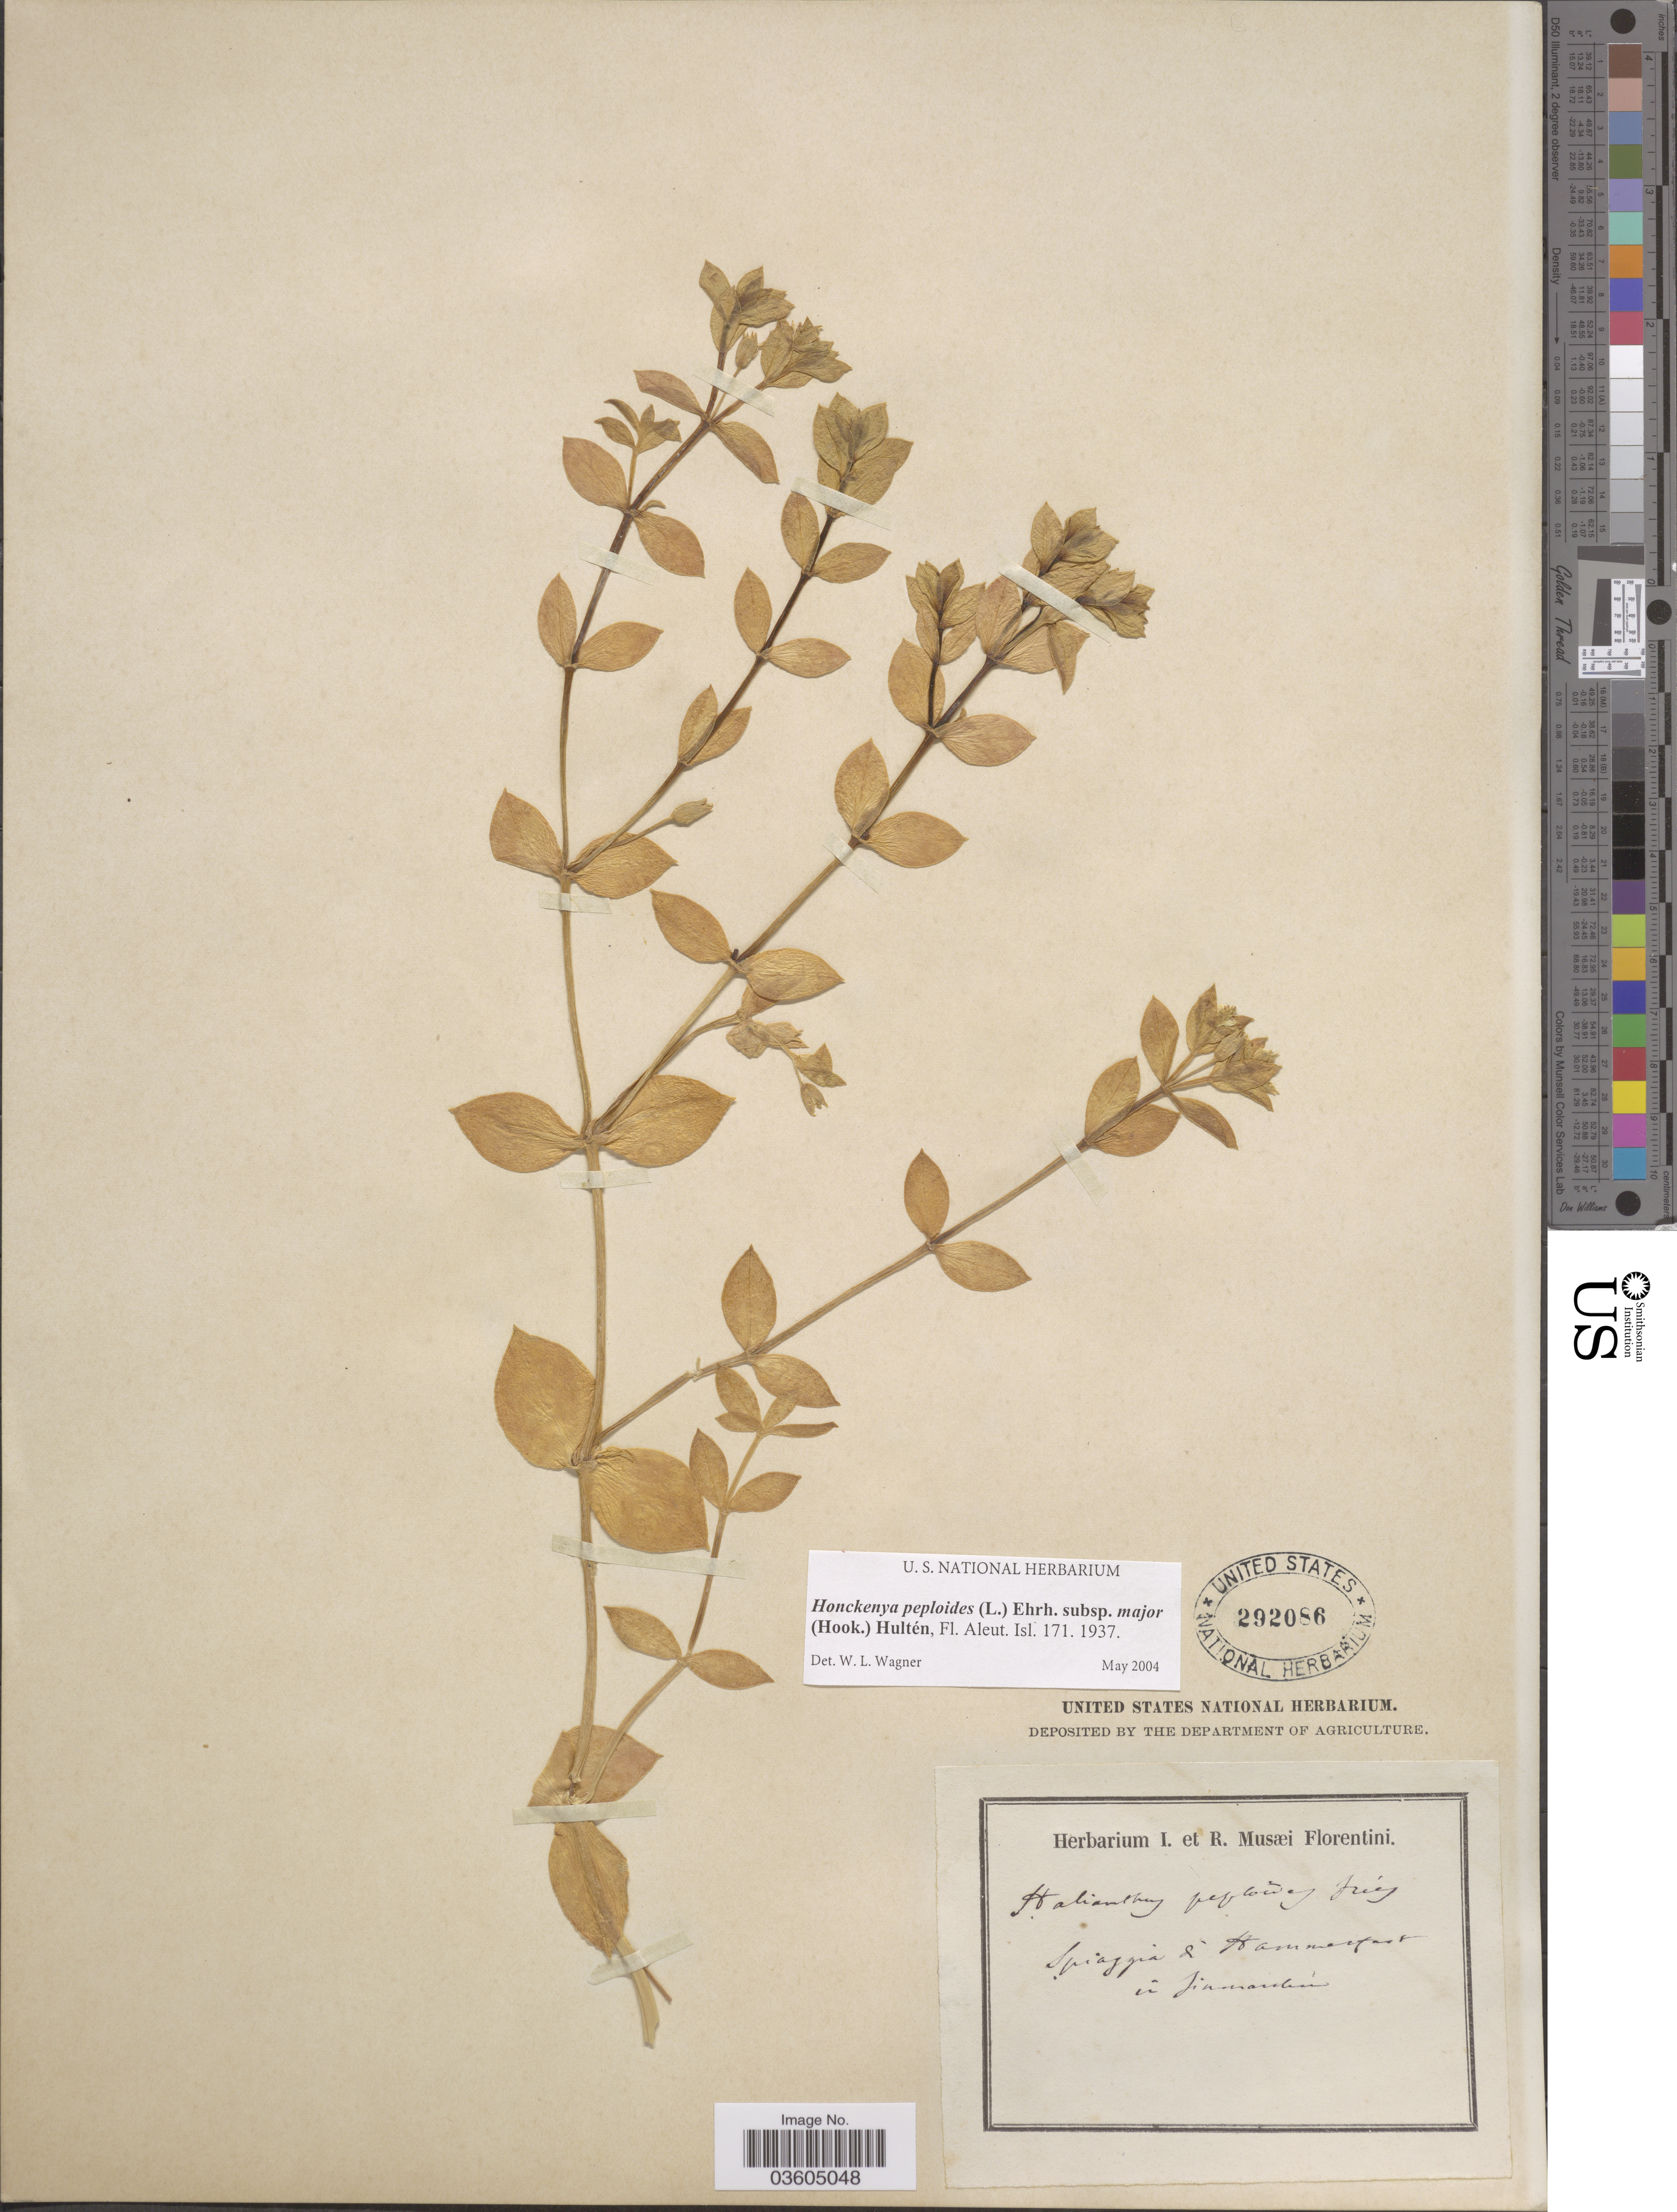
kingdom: Plantae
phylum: Tracheophyta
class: Magnoliopsida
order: Caryophyllales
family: Caryophyllaceae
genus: Honckenya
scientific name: Honckenya peploides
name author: (L.) Ehrh.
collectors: ex herb. I. et R. Musaei Florentini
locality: Spiaggia d'Hammerfort in Jimmaulin. [interpreted]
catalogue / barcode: US 292086